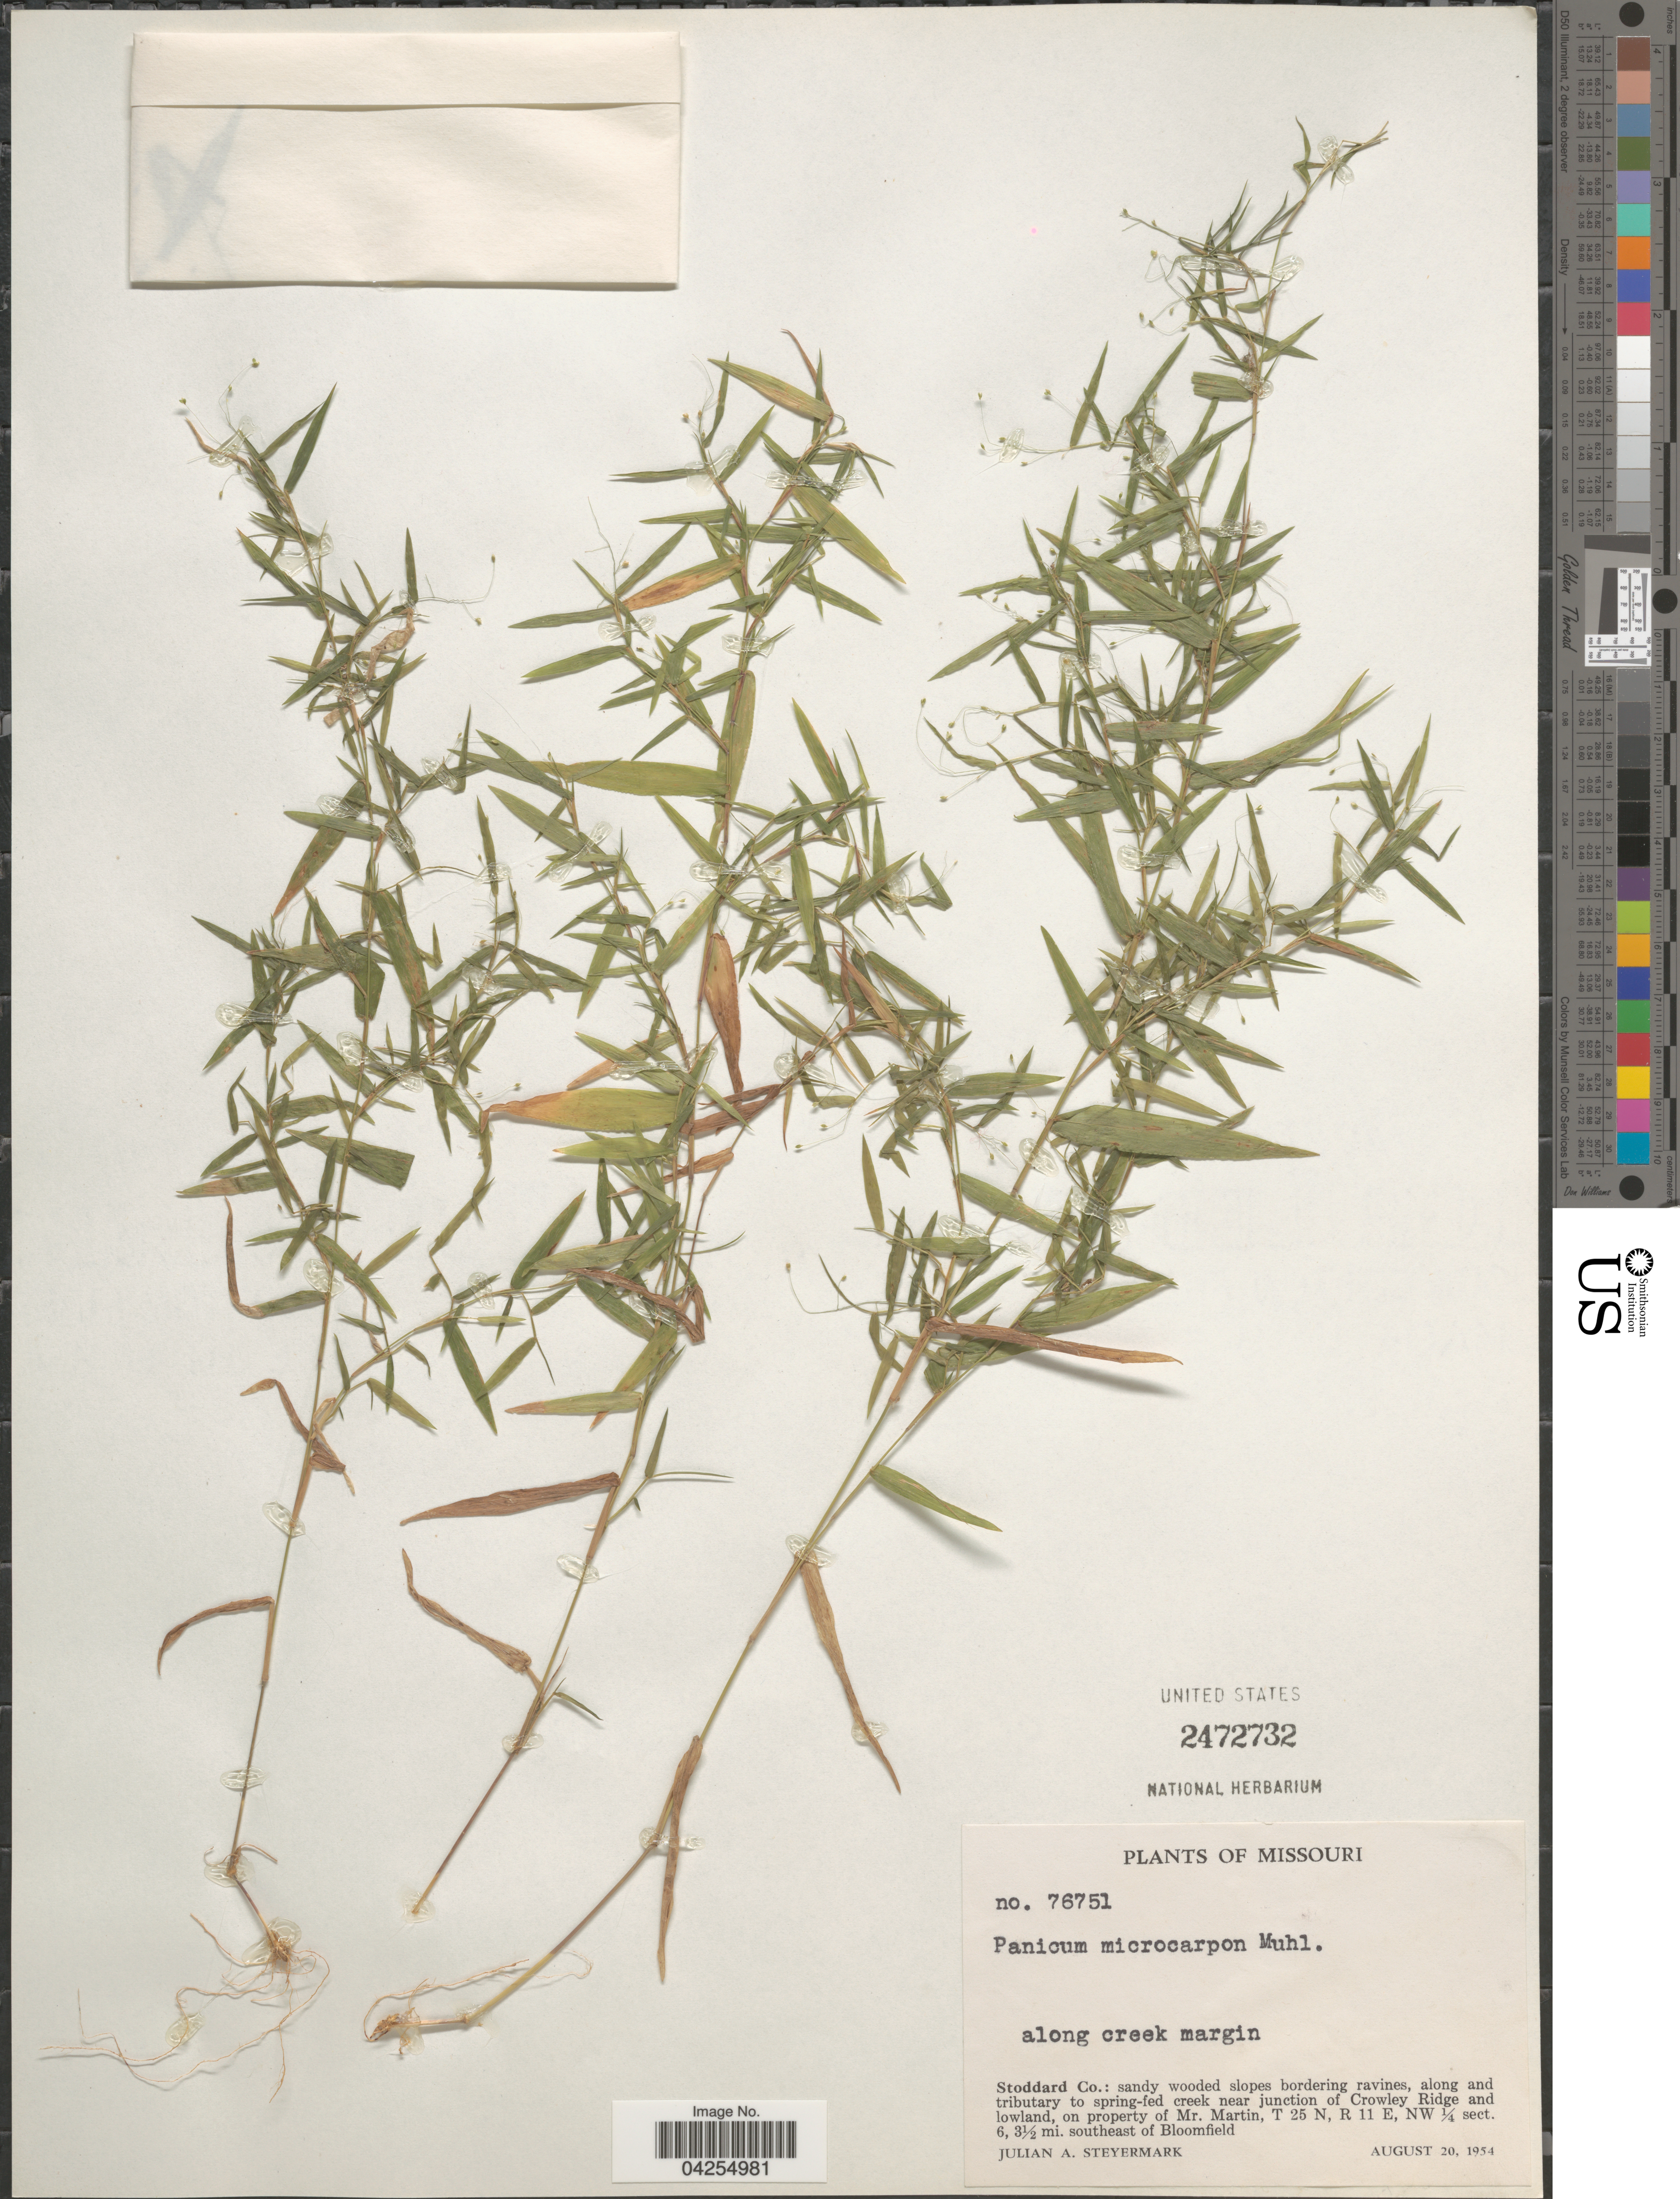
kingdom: Plantae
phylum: Tracheophyta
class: Liliopsida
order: Poales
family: Poaceae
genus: Dichanthelium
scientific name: Dichanthelium dichotomum var. dichotomum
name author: (L.) Gould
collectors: J. Steyermark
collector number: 76751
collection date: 1954-08-20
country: United States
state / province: Missouri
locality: Along creek margin. Stoddard Co.: sandy wooded slopes bordering ravines, along and tributary to spring-fed creek near junction of Crowley Ridge and lowland, on property of Mr. Martin, T 25 N, R 11 E, NW ¼ sect. 6, 3½ mi. southeast of Bloomfield.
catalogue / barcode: US 2472732